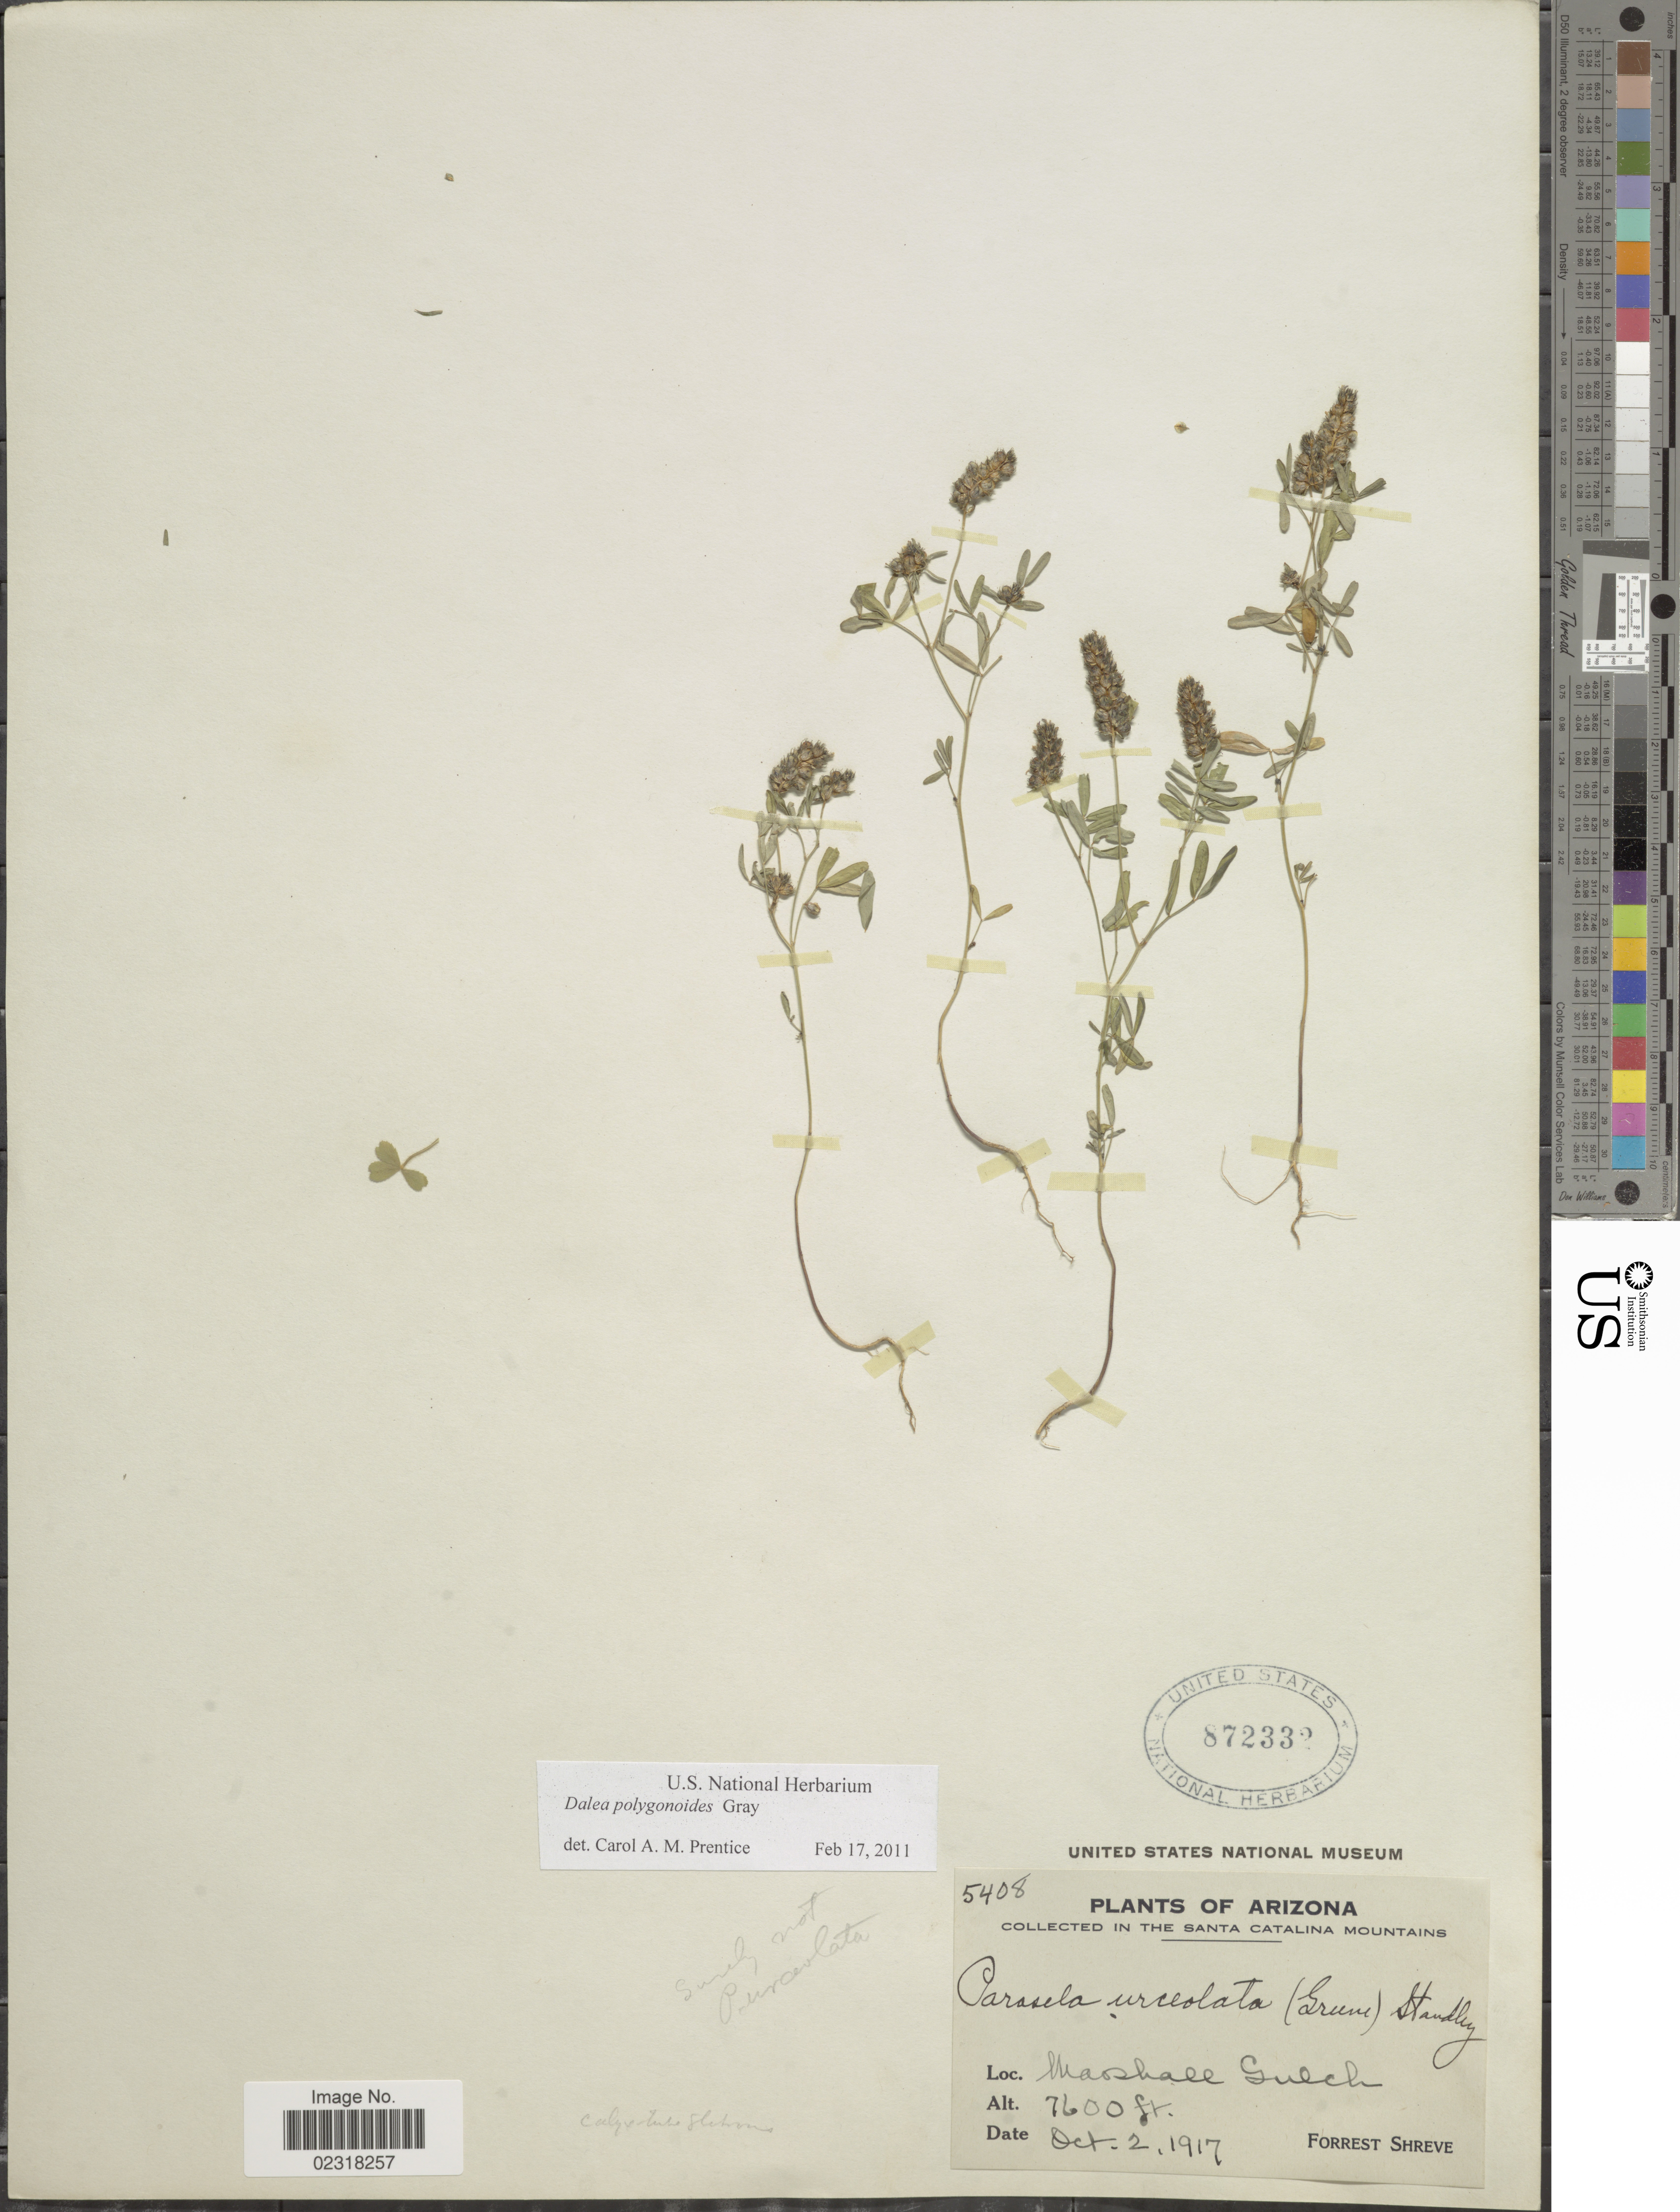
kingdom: Plantae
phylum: Tracheophyta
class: Magnoliopsida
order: Fabales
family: Fabaceae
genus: Dalea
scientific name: Dalea polygonoides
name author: A. Gray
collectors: F. Shreve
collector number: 5408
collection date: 1917-10-02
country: United States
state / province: Arizona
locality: In the Santa Catalina Mountains, Marshall Gulch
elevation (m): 2316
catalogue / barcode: US 872332